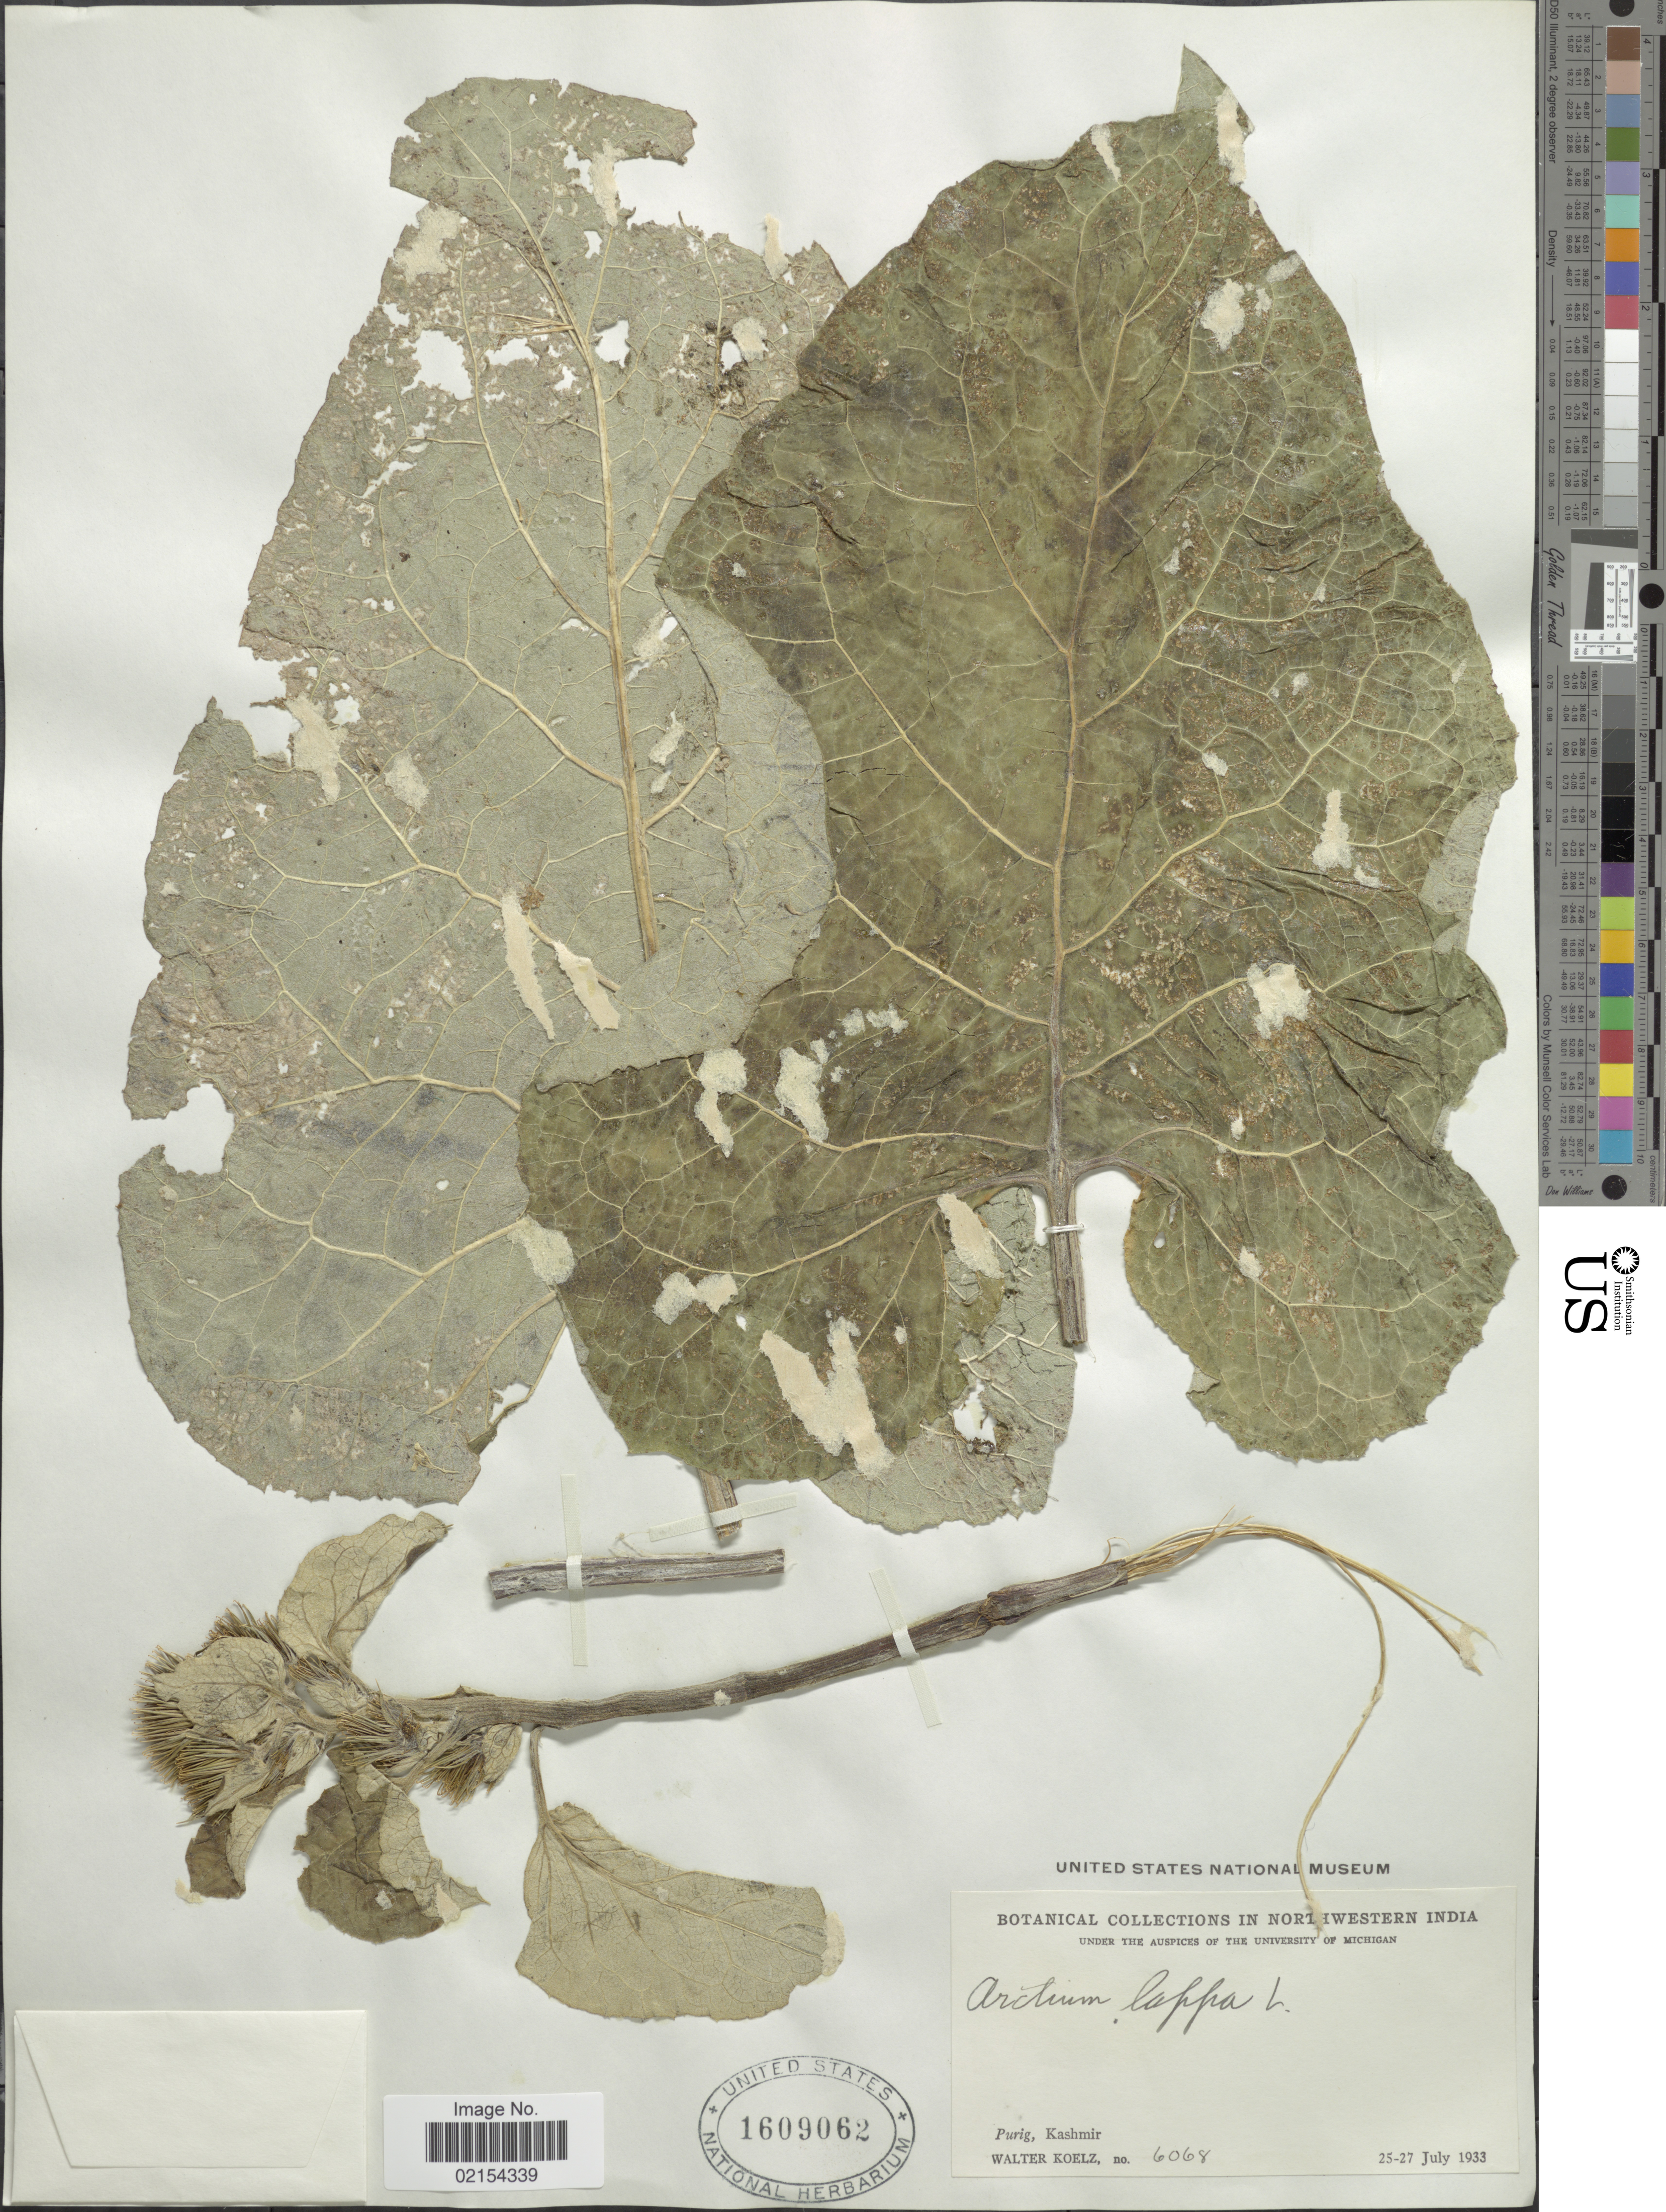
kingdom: Plantae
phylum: Tracheophyta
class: Magnoliopsida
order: Asterales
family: Asteraceae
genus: Arctium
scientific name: Arctium lappa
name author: L.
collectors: W. N. Koelz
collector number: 6068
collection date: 1933-07-25/1933-07-27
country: India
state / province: Jammu and Kashmir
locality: Northwestern India, Purig, Kashmir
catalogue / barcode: US 1609062